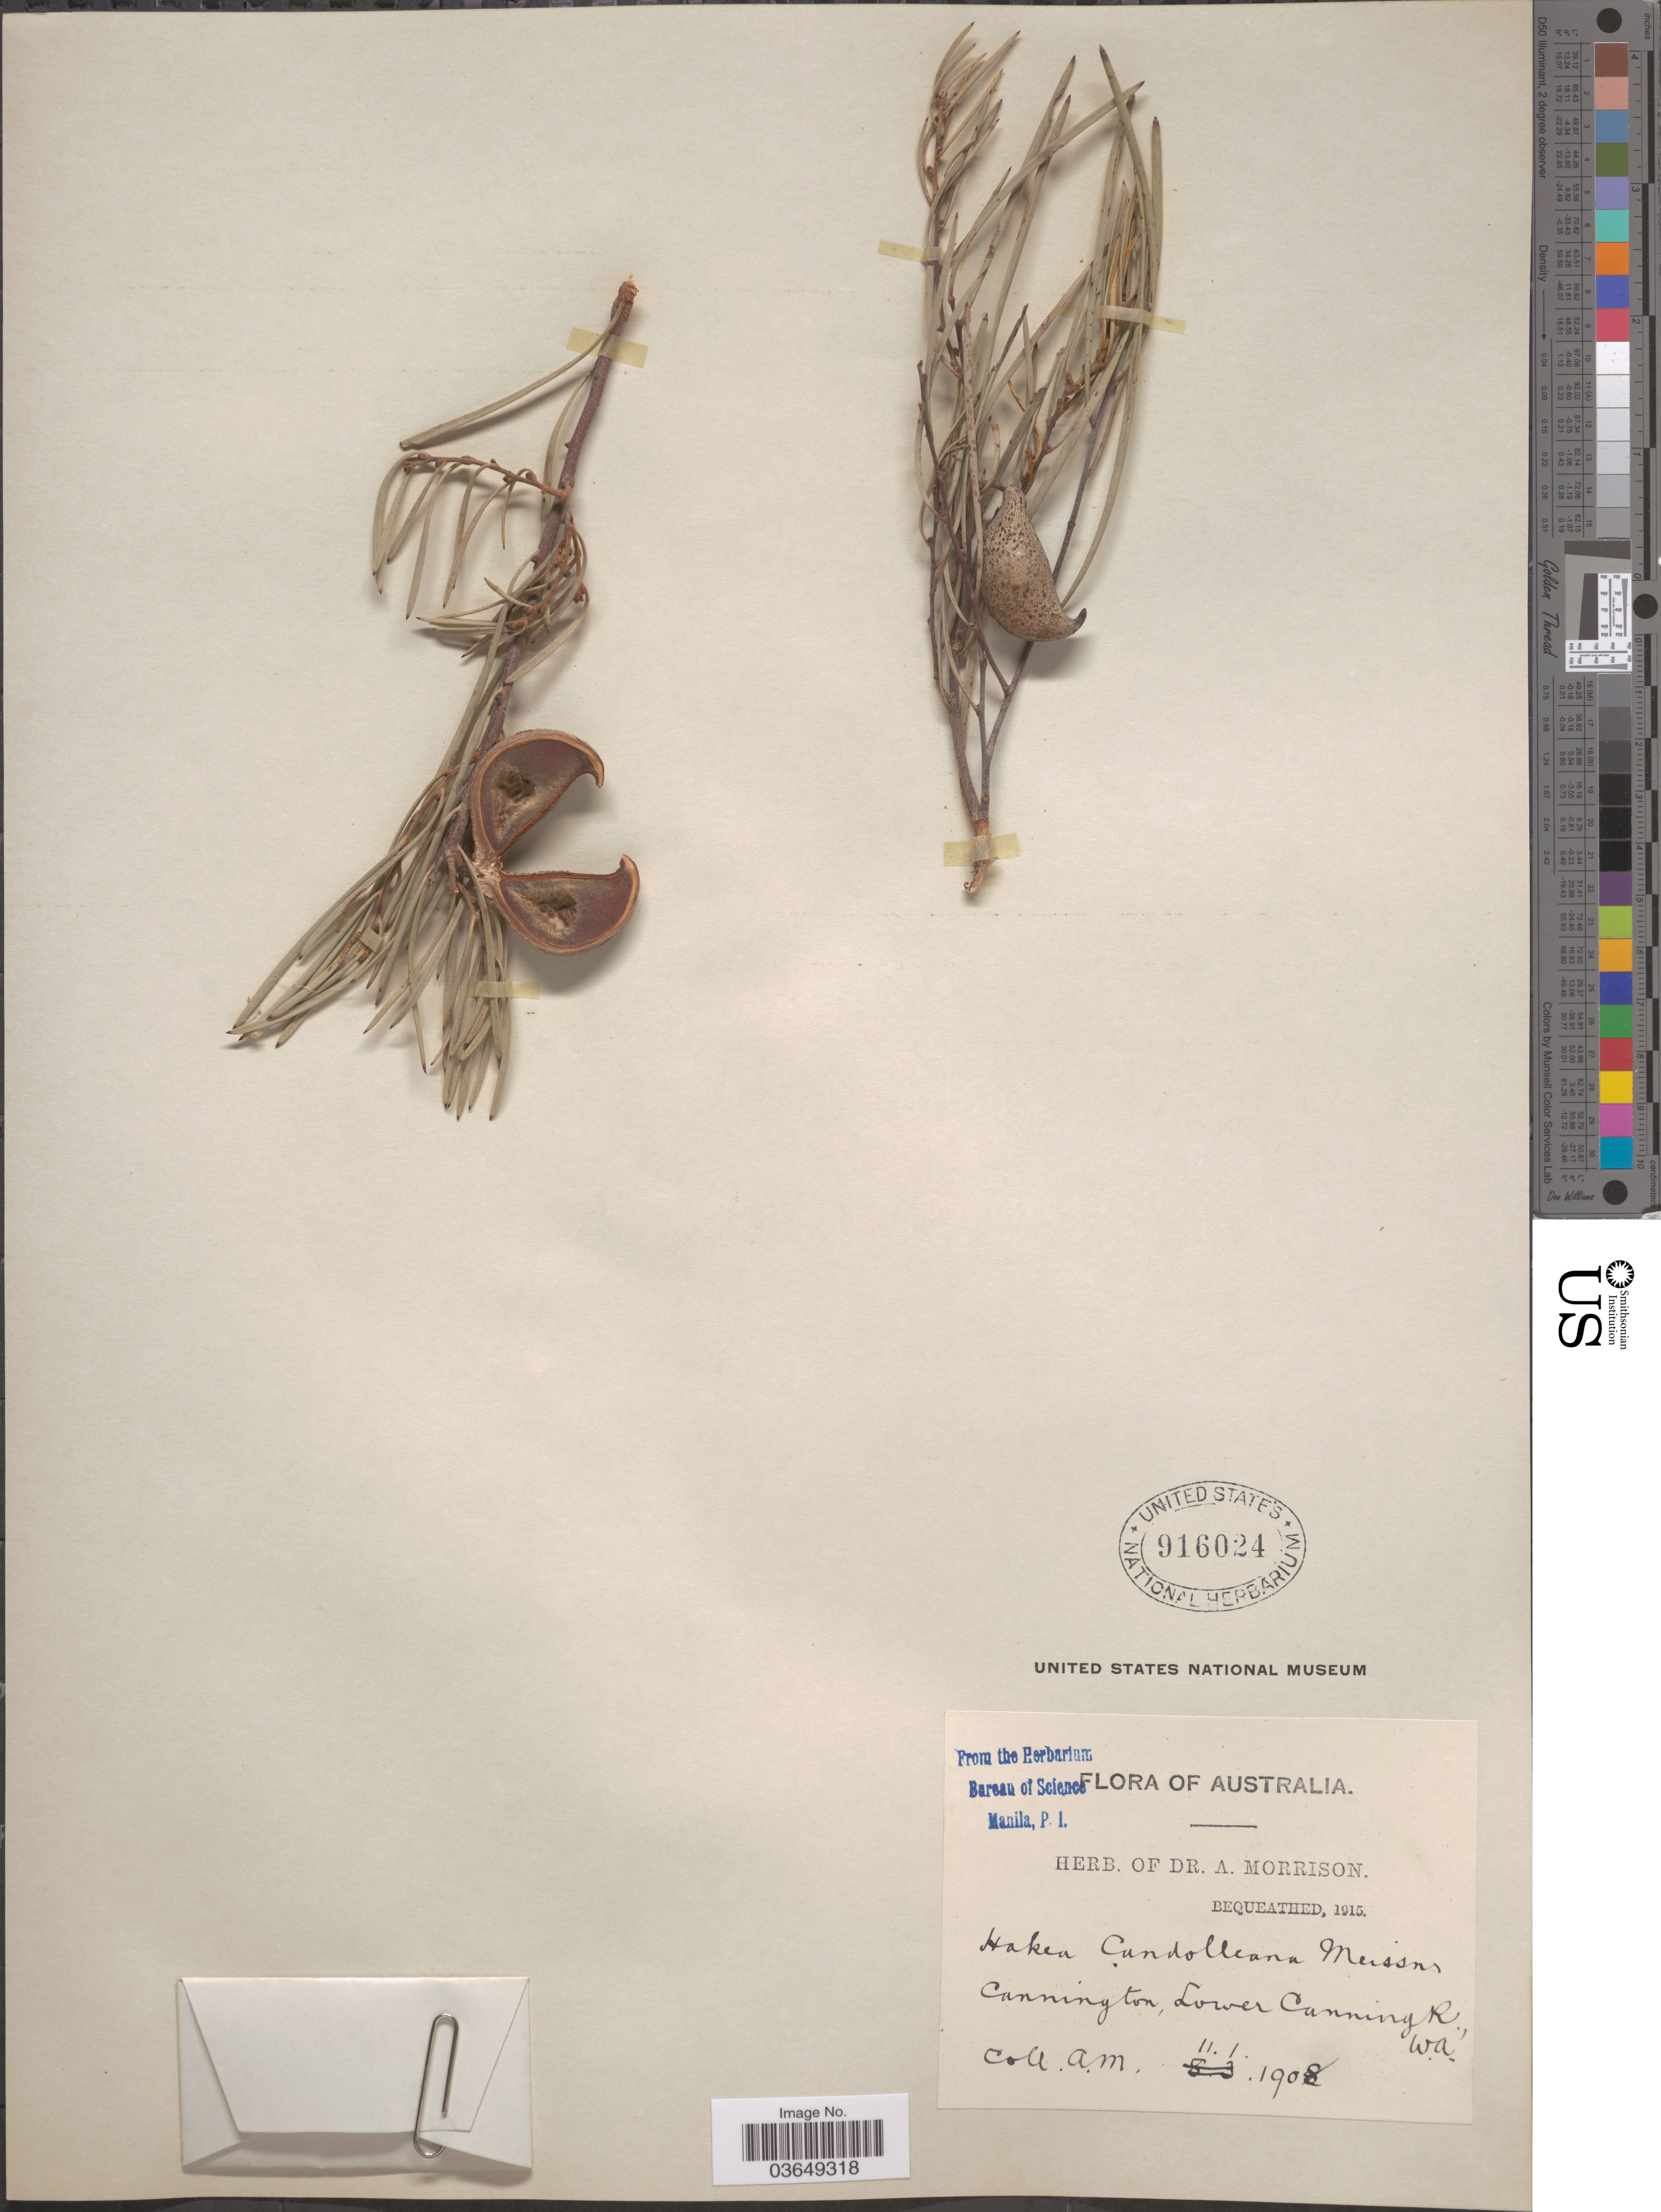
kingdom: Plantae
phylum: Tracheophyta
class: Magnoliopsida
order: Proteales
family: Proteaceae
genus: Hakea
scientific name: Hakea candolleana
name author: Meisn.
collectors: A. Morrison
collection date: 1908-01-11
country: Australia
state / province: Western Australia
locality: Cannington, Lower Canning R.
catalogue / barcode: US 916024